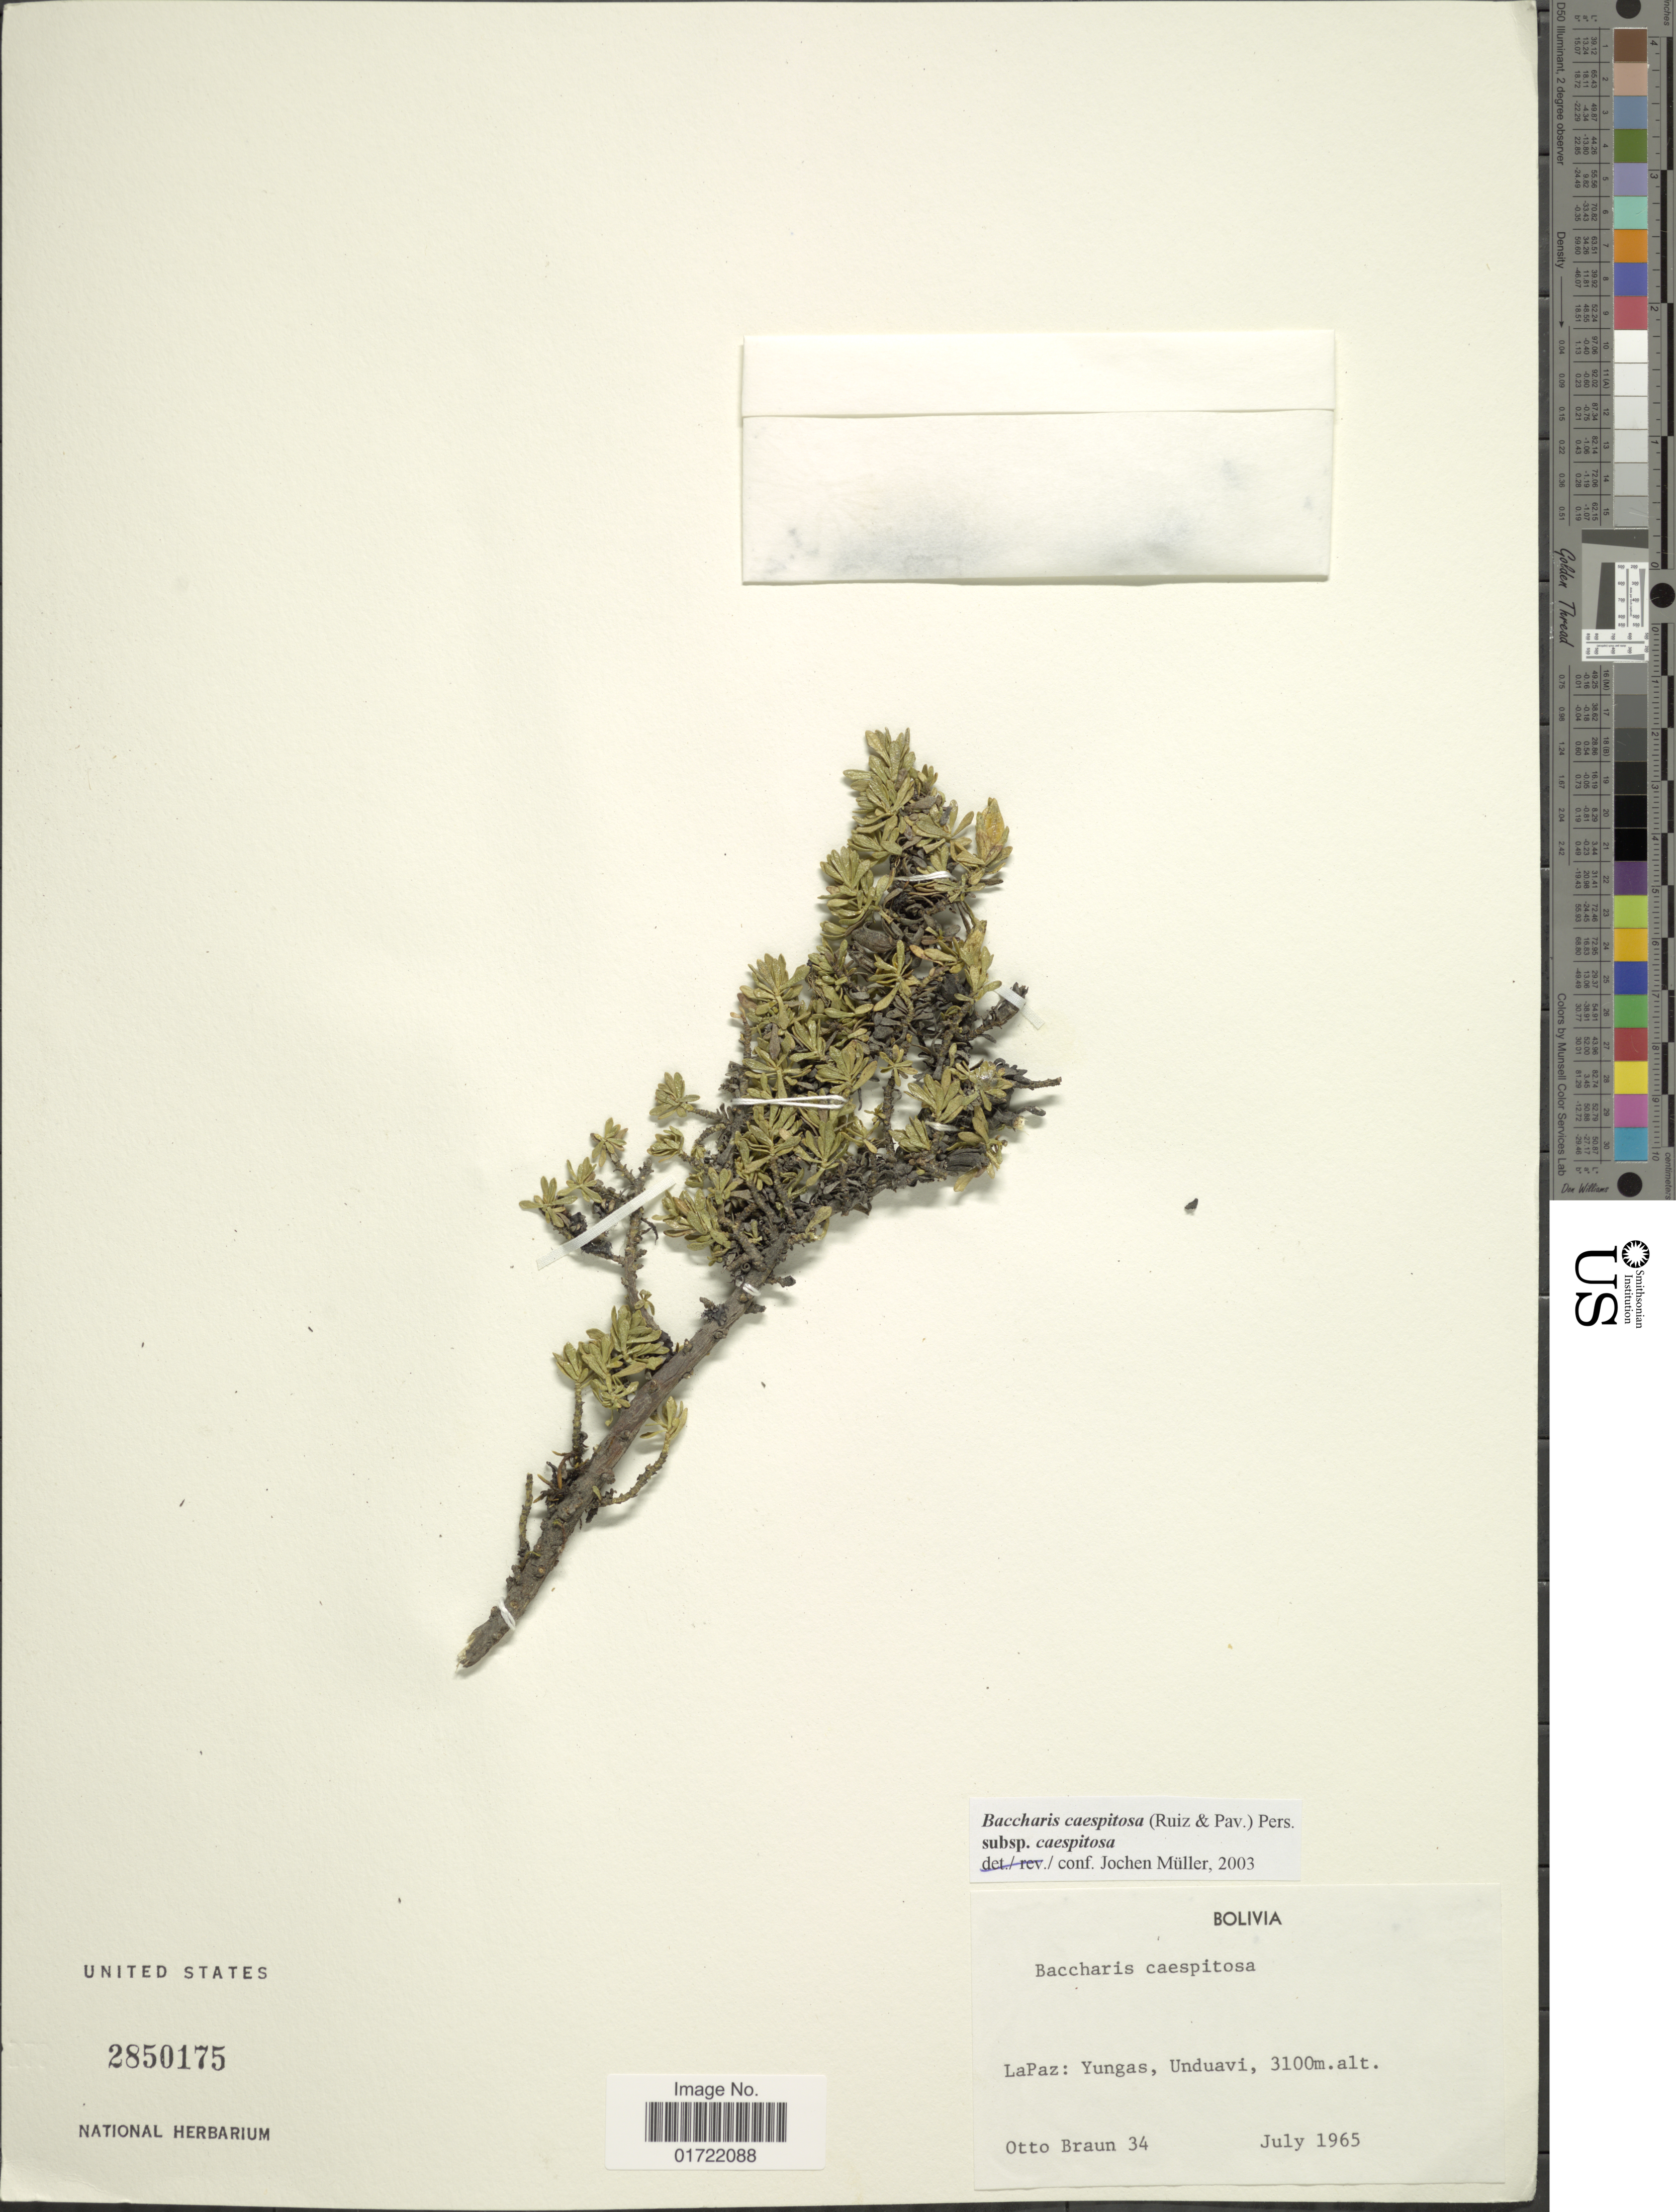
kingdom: Plantae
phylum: Tracheophyta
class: Magnoliopsida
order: Asterales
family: Asteraceae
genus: Baccharis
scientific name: Baccharis caespitosa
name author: (Ruiz & Pav.) Pers.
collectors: O. Braun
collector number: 64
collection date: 1965-07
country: Bolivia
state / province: La Paz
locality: Yungas, Unduavi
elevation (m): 3100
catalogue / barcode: US 2850175